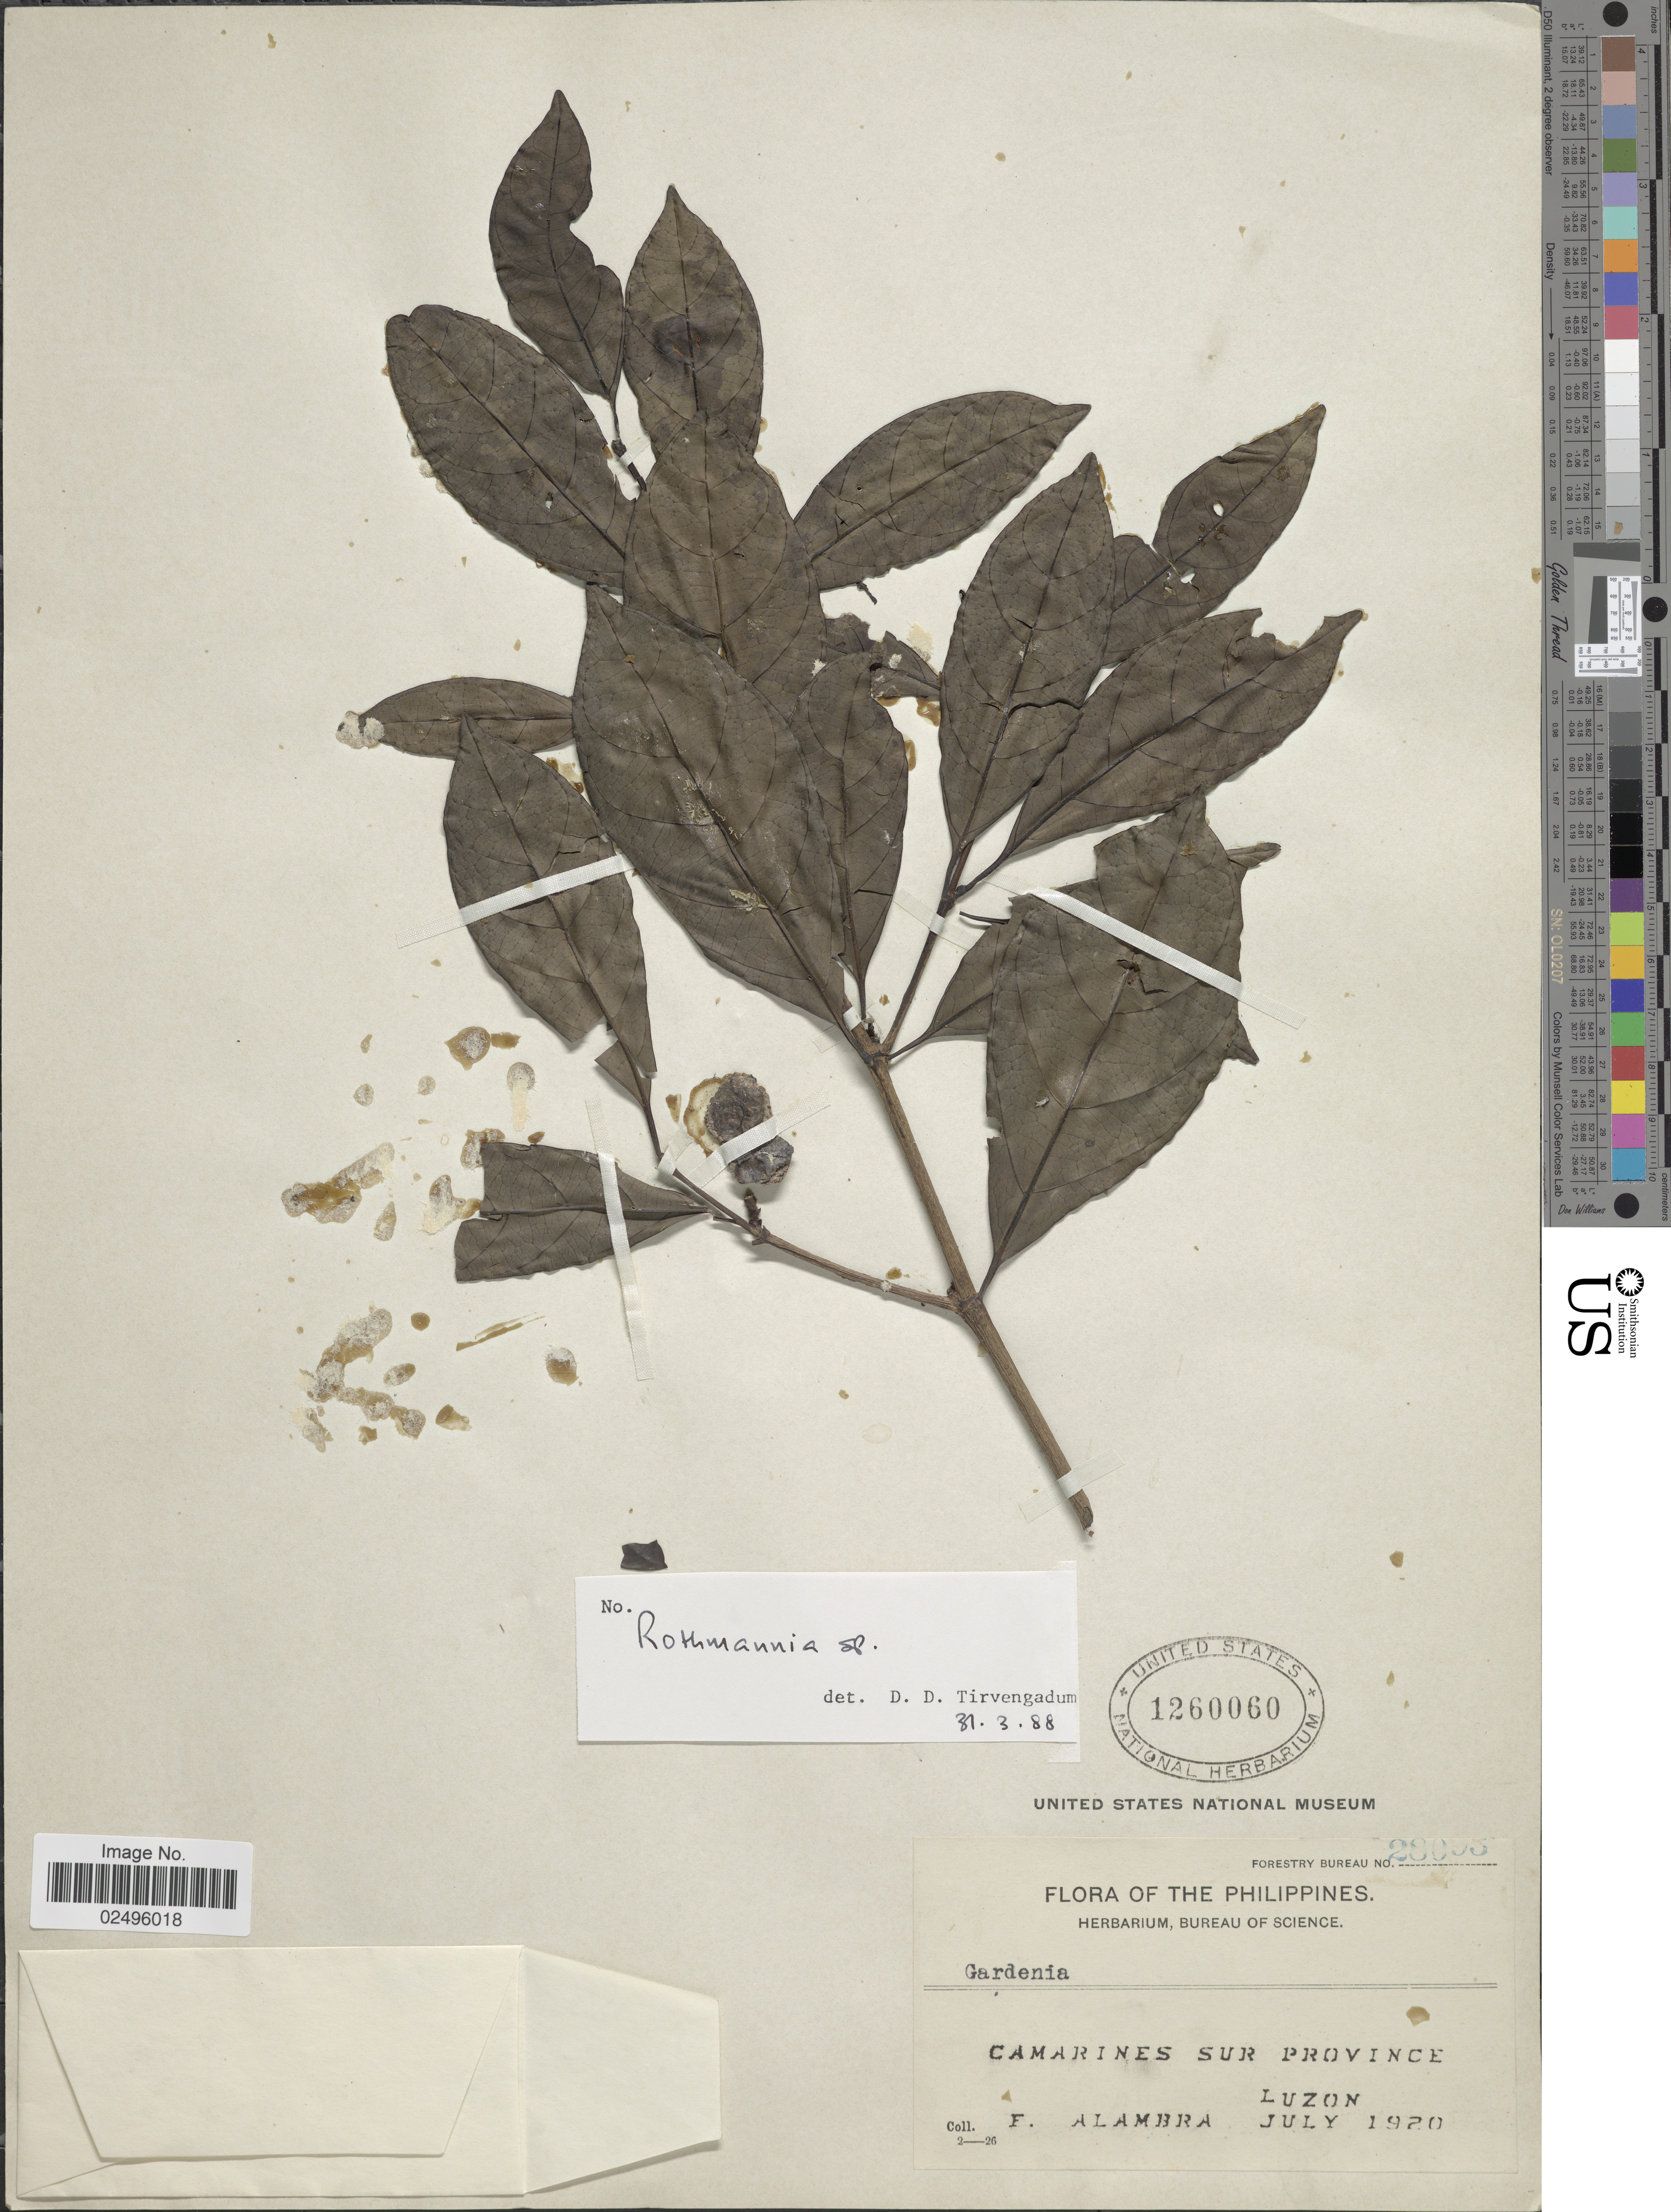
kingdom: Plantae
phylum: Tracheophyta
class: Magnoliopsida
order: Gentianales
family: Rubiaceae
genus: Rothmannia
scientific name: Rothmannia lagunensis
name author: (Merr.) J.T. Pereira & Ridsdale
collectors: F. Alambra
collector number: Forestry Bureau 28093*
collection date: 1920-07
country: Philippines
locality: Camarines Sur Province, Luzon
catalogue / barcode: US 1260060